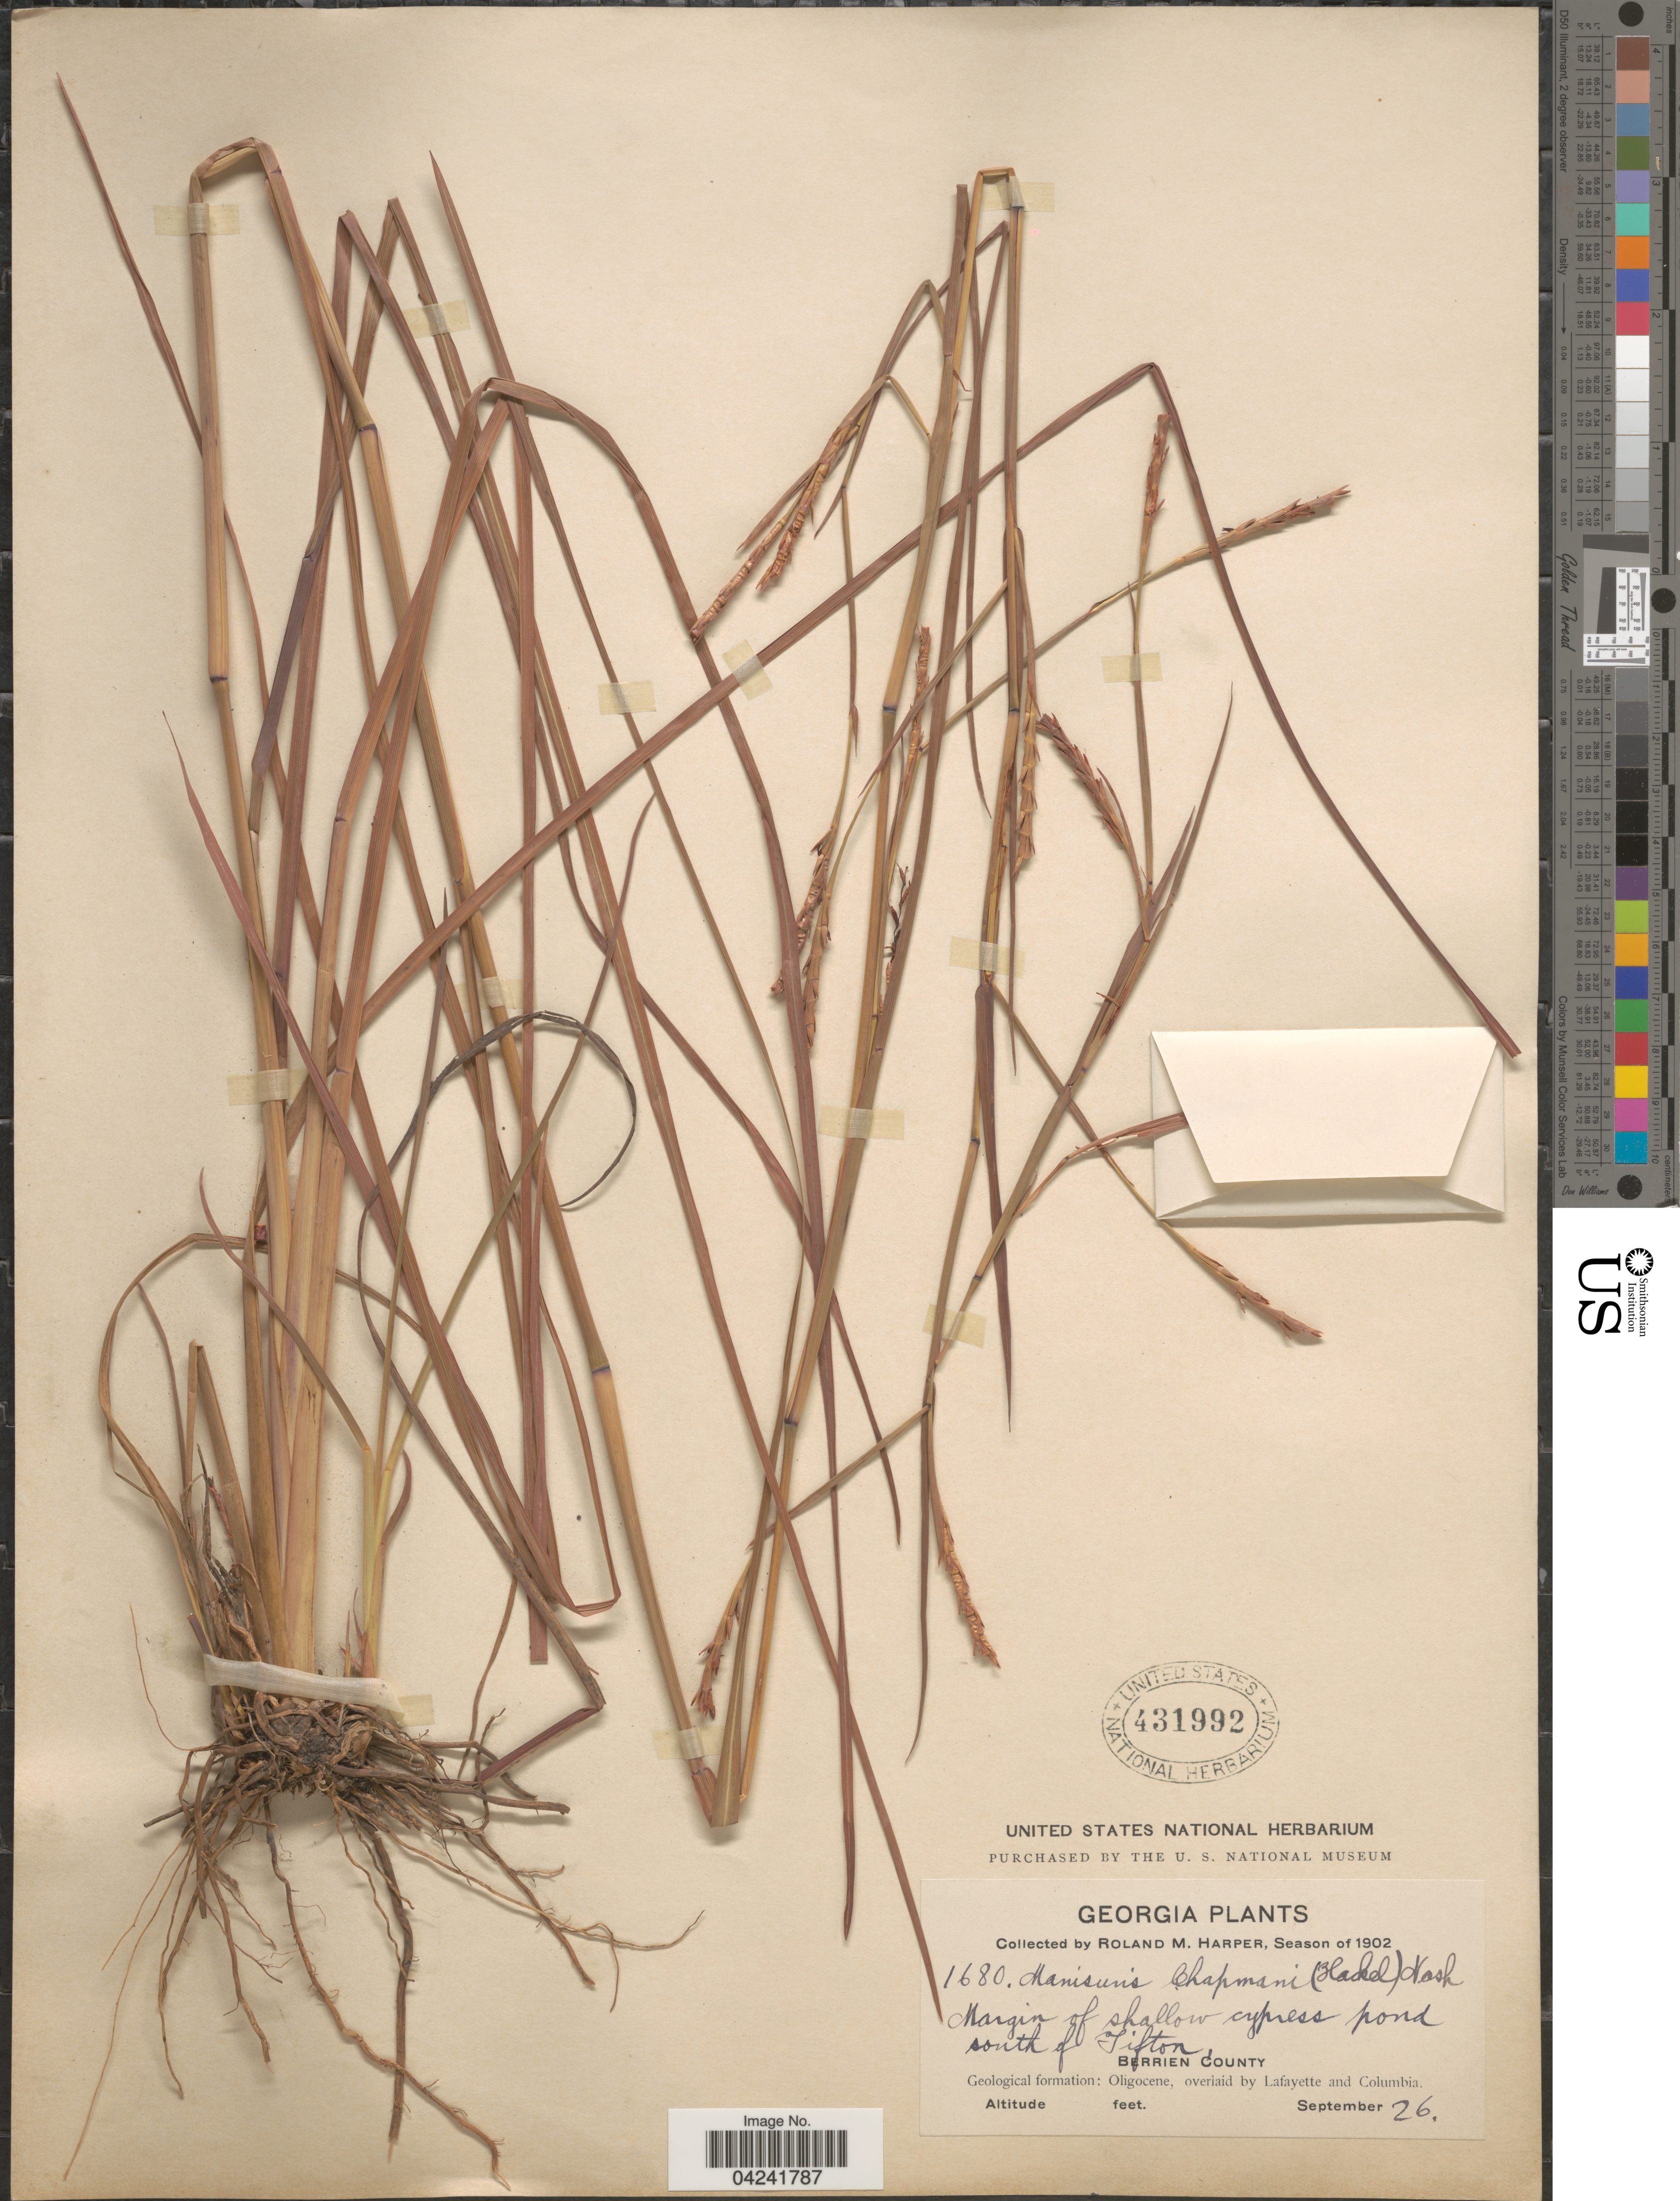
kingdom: Plantae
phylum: Tracheophyta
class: Liliopsida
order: Poales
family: Poaceae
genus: Mnesithea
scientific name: Mnesithea rugosa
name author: (Nutt.) de Koning & Sosef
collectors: R. M. Harper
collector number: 1680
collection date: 1902-09-26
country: United States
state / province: Georgia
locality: Margin of shallow cypress pond. South of Tifton. Berrien County. Geological formation: Ohgocene, overlaid by Lafayette and Columbia.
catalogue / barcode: US 431992